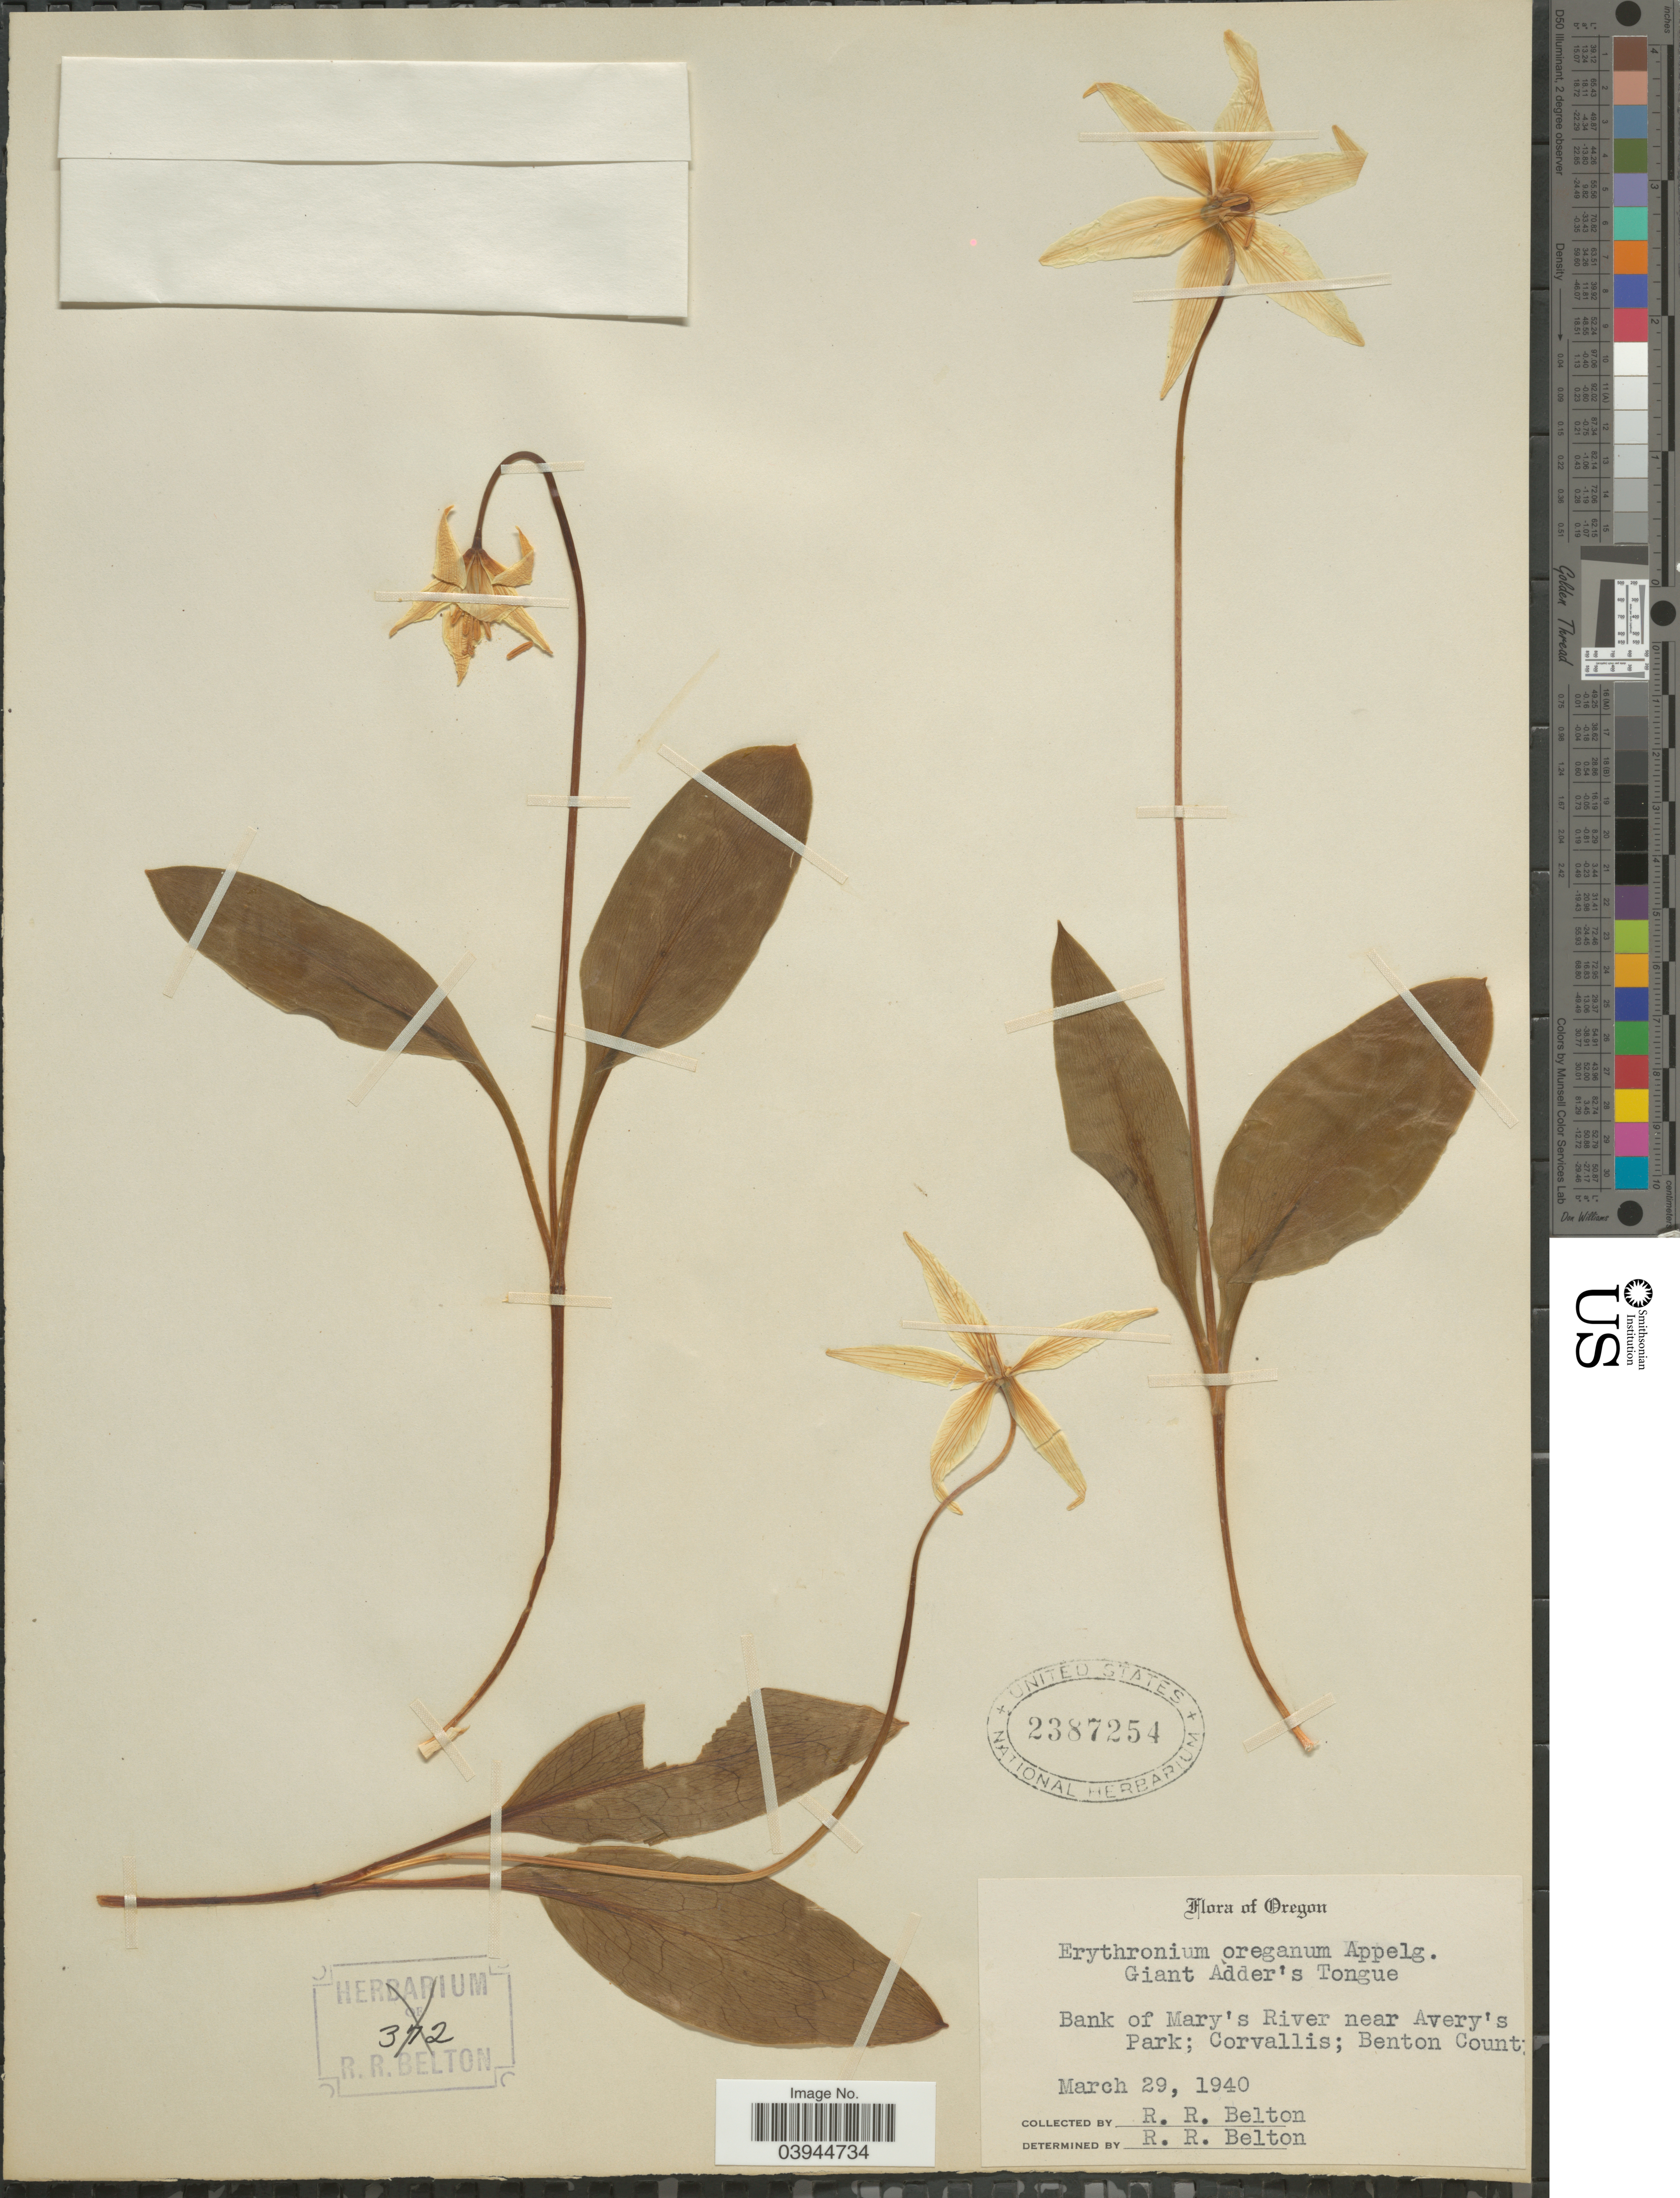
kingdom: Plantae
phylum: Tracheophyta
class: Liliopsida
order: Liliales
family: Liliaceae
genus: Erythronium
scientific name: Erythronium oregonum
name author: Applegate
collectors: R. Belton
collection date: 1940-03-29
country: United States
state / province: Oregon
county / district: Benton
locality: Bank of Mary's River near Avery's Park; Corvallis; Benton County.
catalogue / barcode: US 2387254